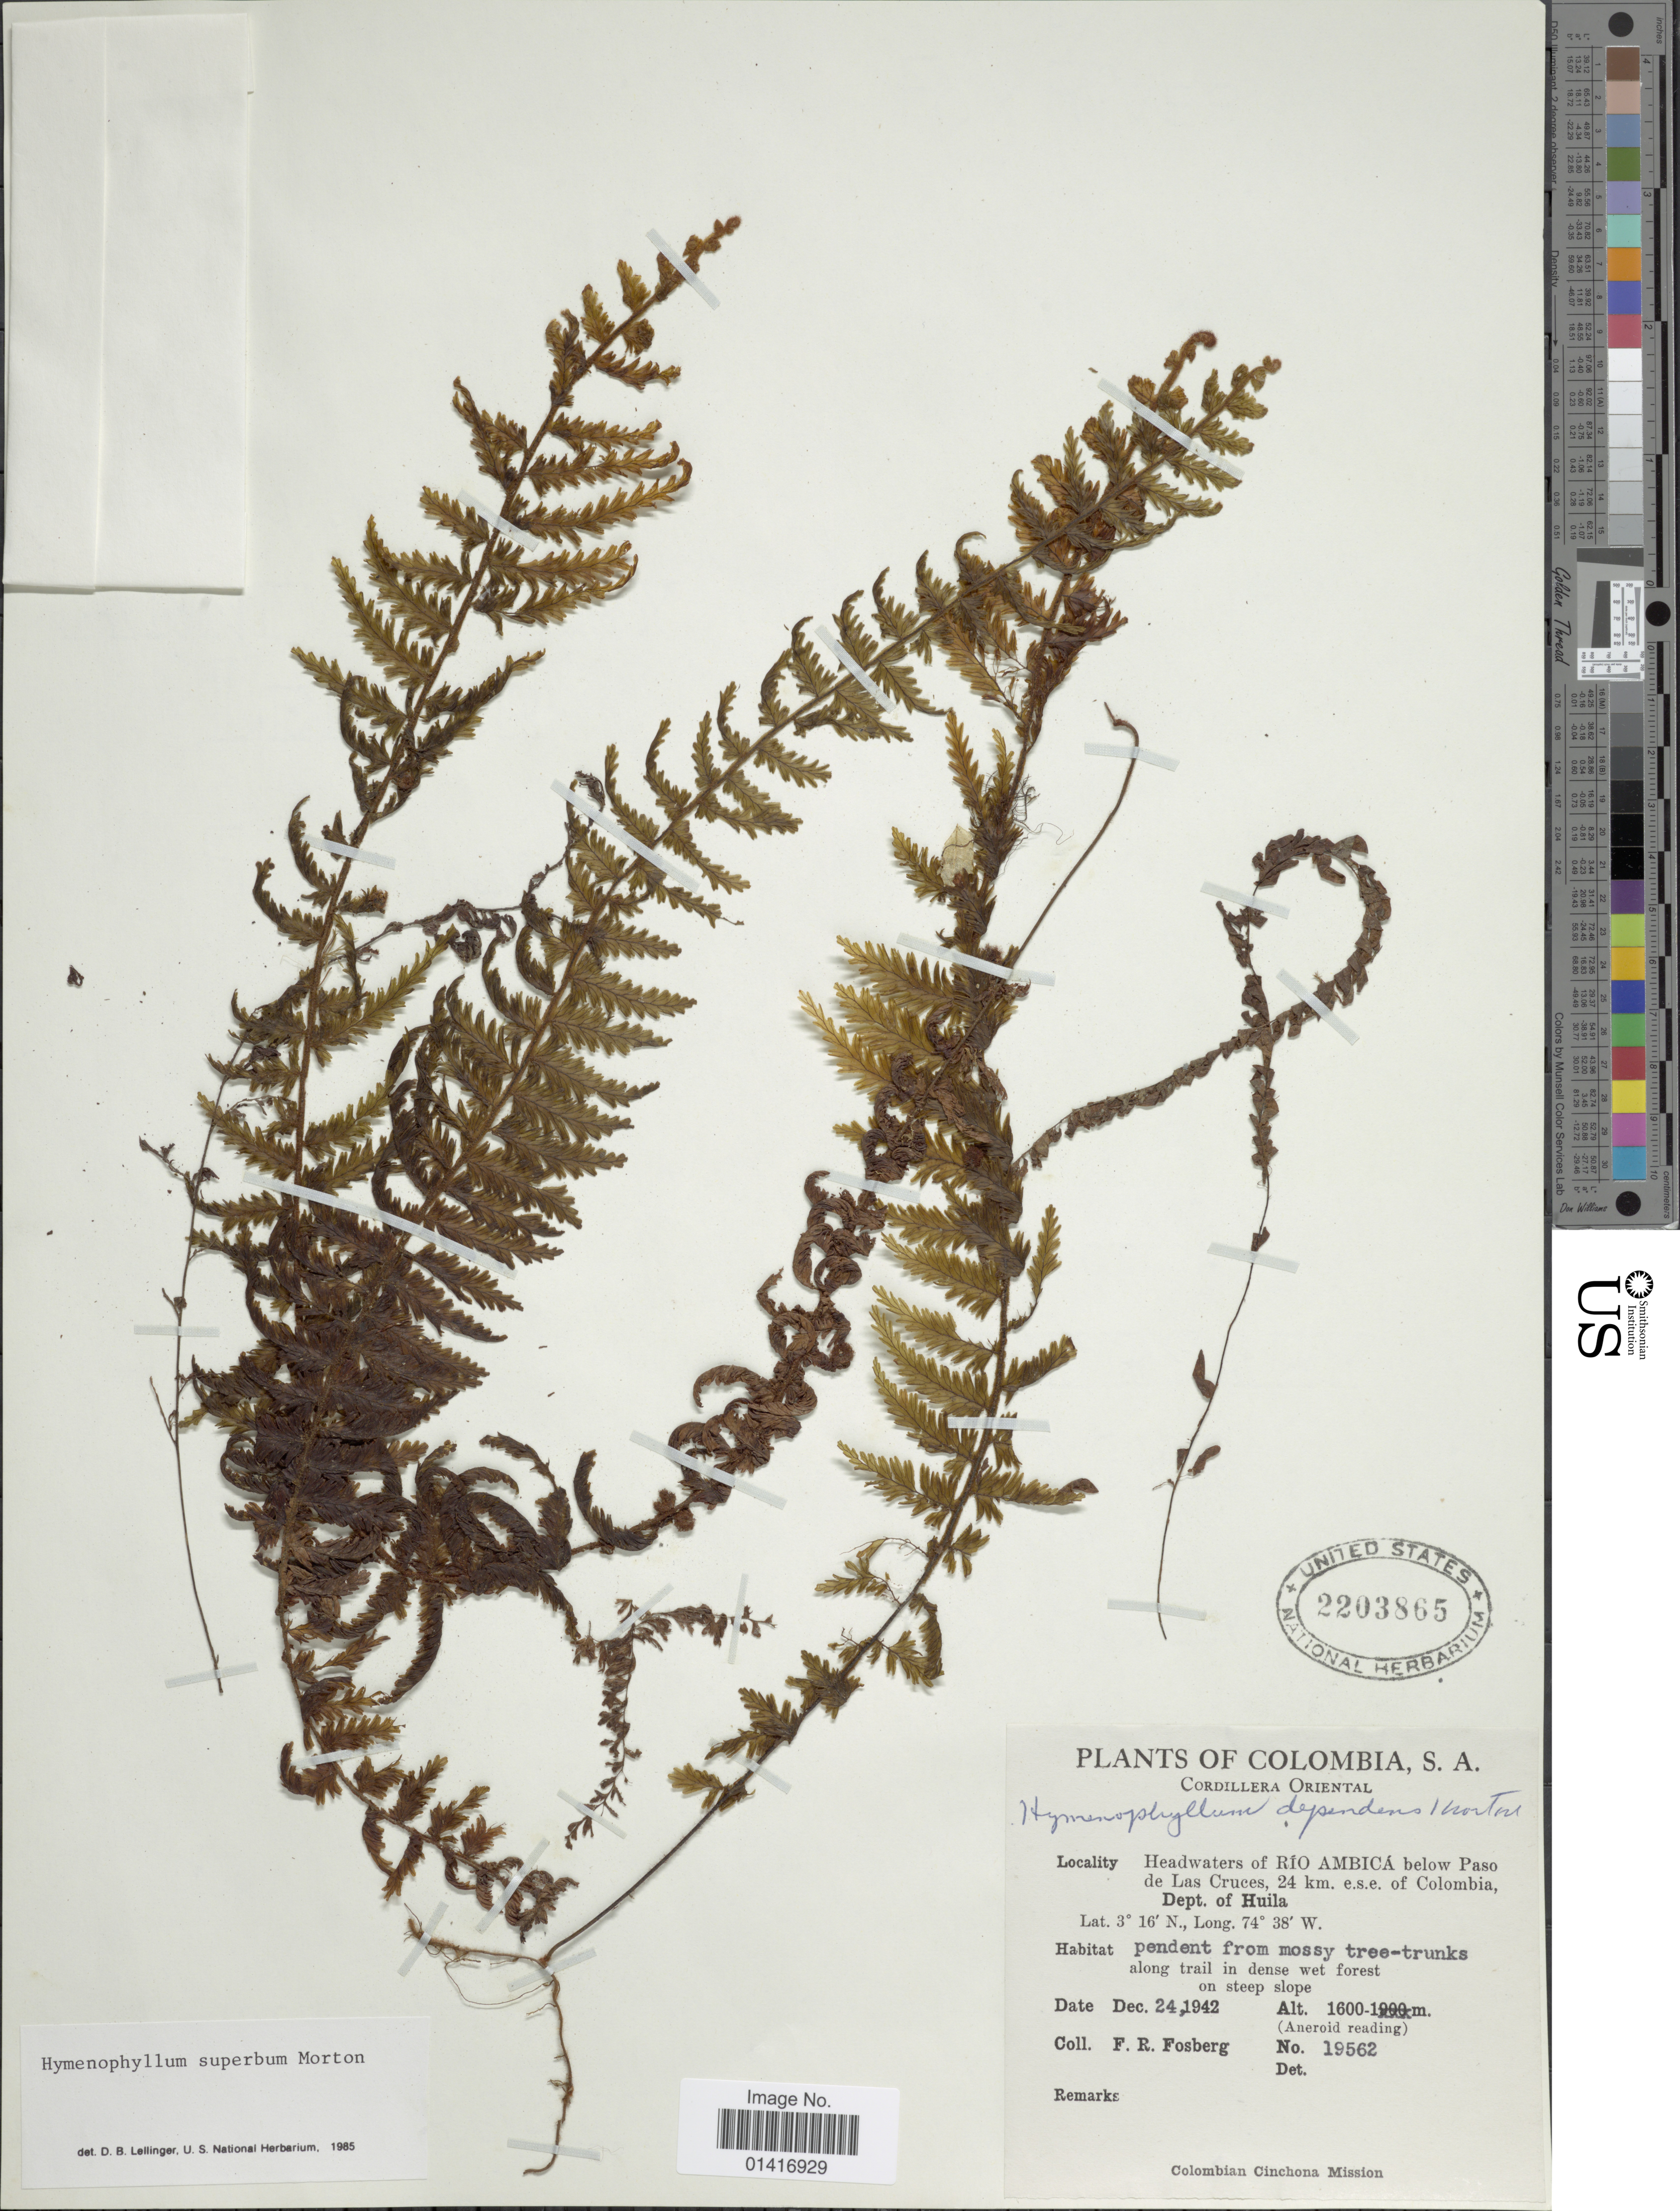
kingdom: Plantae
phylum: Tracheophyta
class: Polypodiopsida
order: Hymenophyllales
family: Hymenophyllaceae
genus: Hymenophyllum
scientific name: Hymenophyllum superbum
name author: C.V. Morton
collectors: F. R. Fosberg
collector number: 19562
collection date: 1942-12-24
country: Colombia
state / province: Huila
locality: Headwaters of Río Ambicá below Paso de Las Cruces, 24 km. e.s.e. of Colombia. dept. of Huila Pendent from mossy tree-trunks. Along trail in dense wet forest on steep slope.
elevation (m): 1600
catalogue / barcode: US 2203865